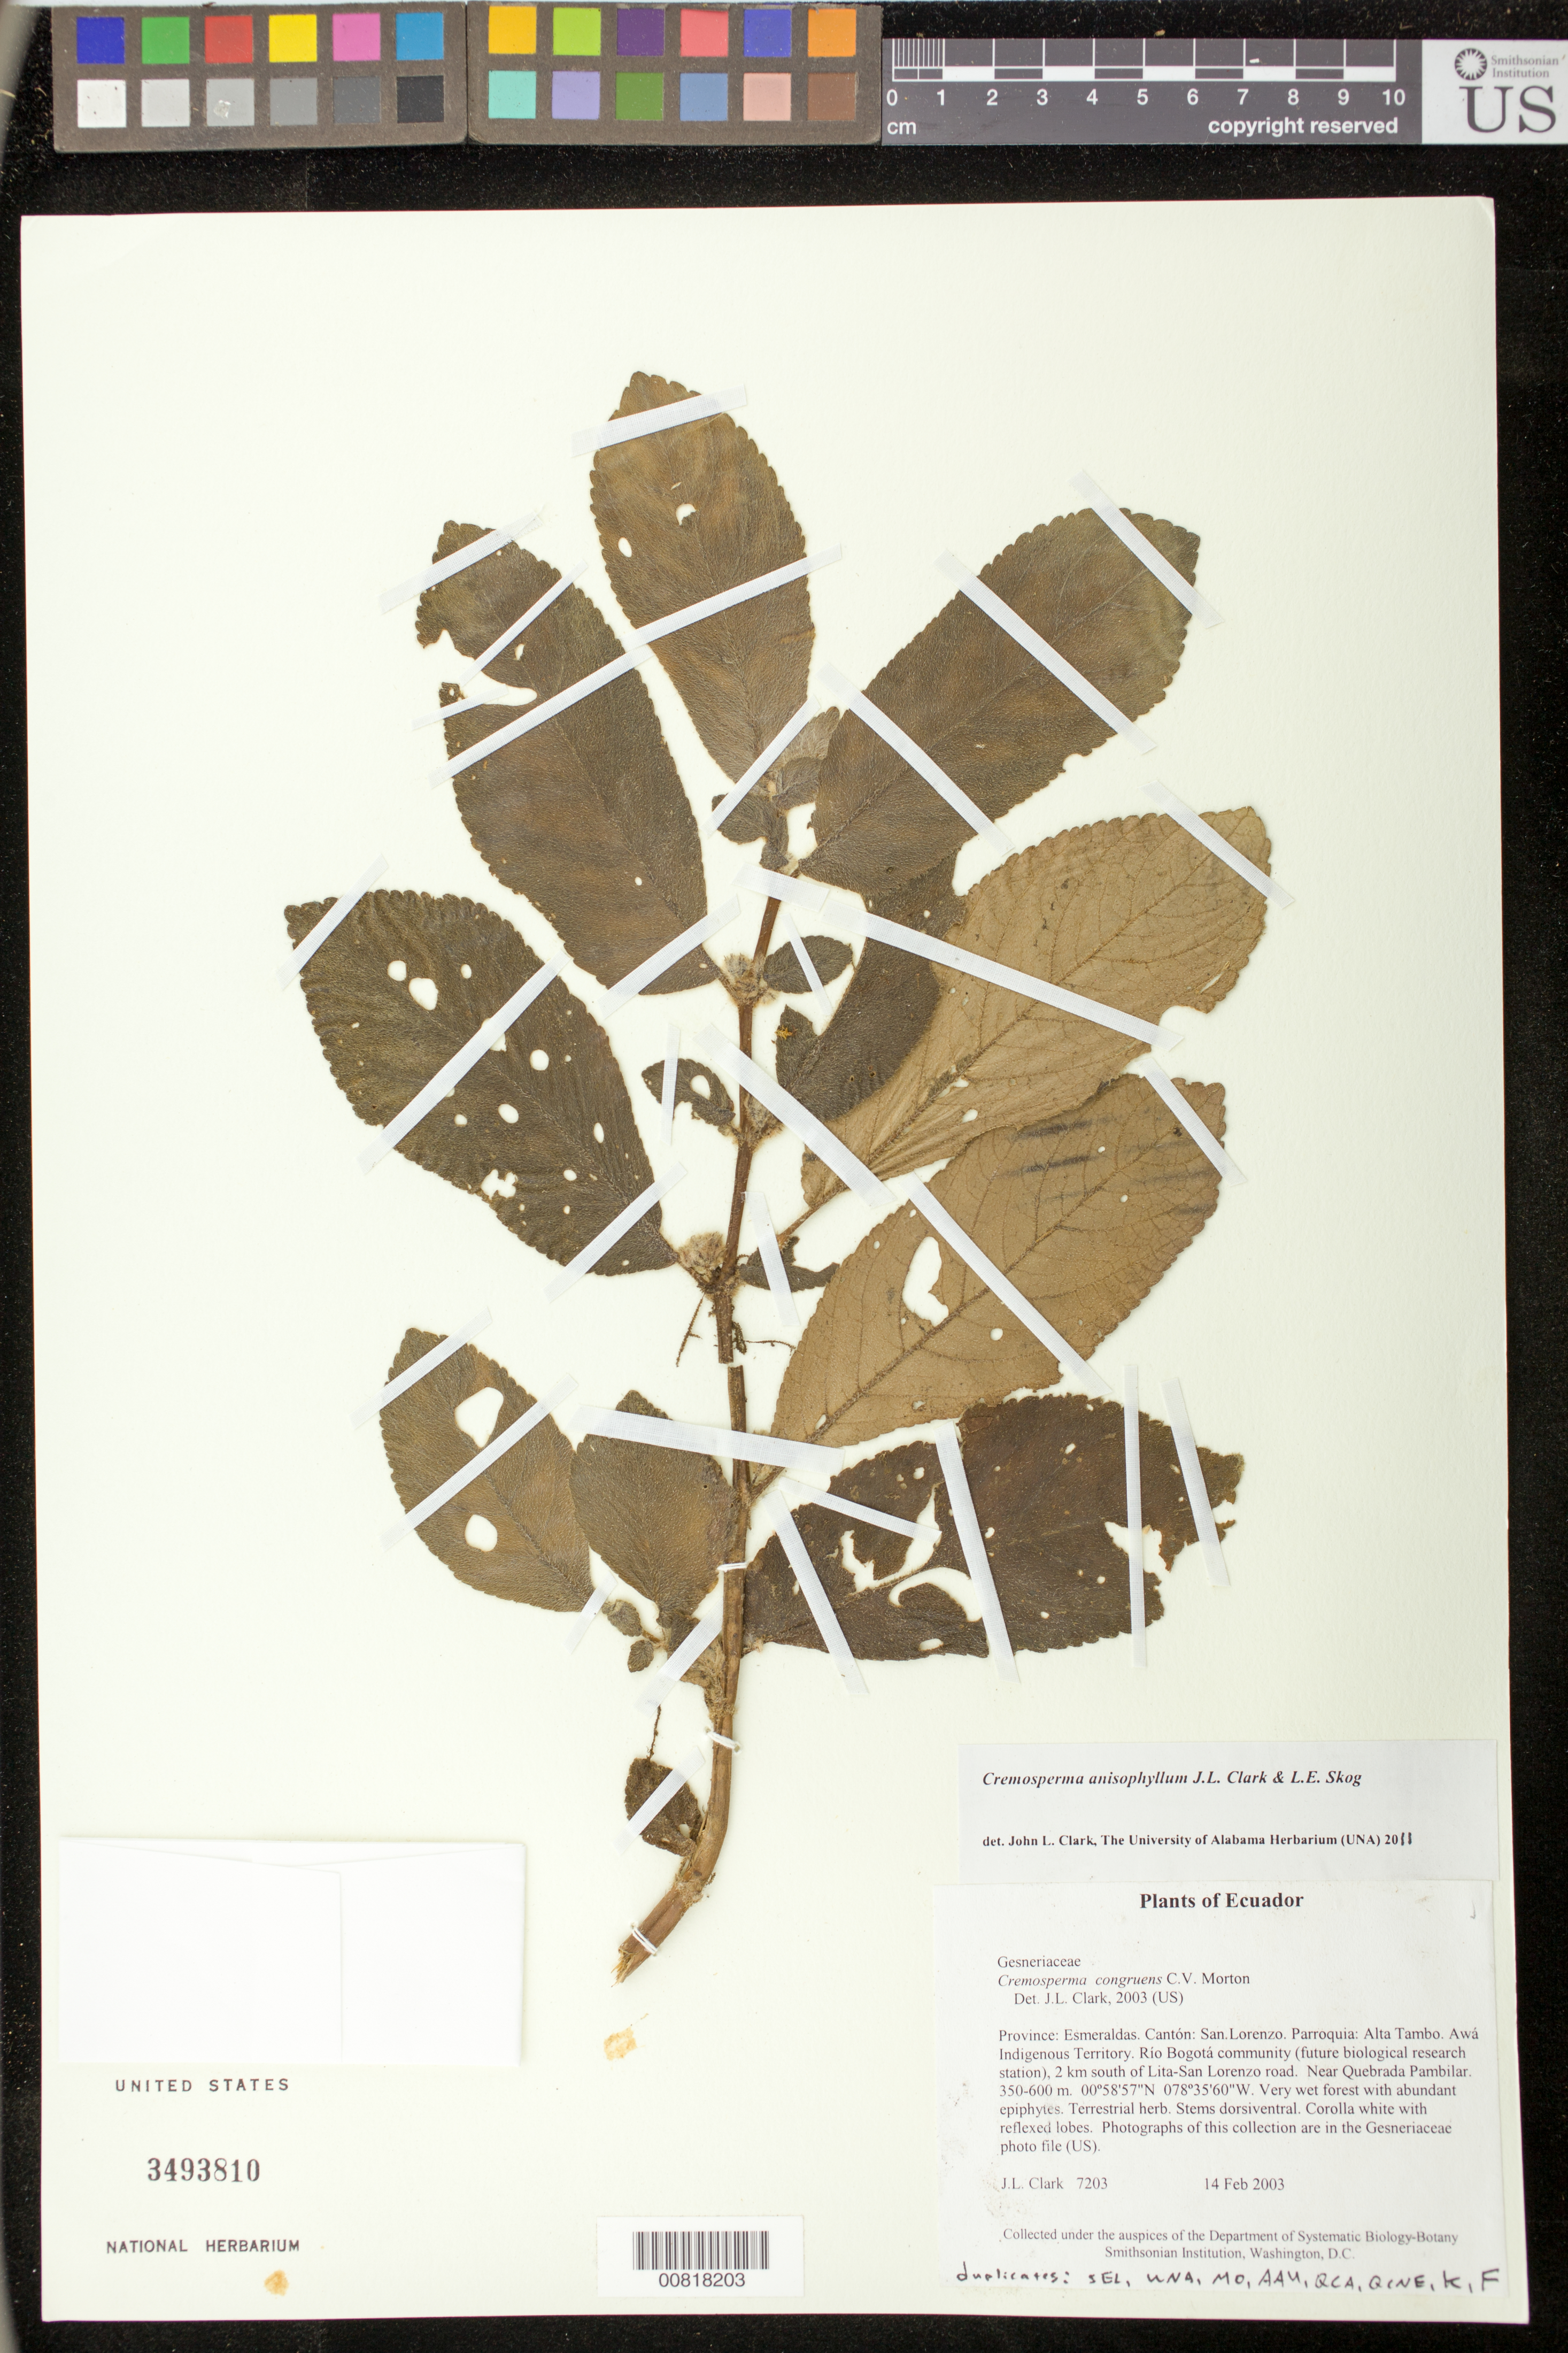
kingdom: Plantae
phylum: Tracheophyta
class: Magnoliopsida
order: Lamiales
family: Gesneriaceae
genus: Cremosperma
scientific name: Cremosperma anisophyllum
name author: J.L. Clark & L.E. Skog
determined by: Clark, J. L., (SEL), The Marie Selby Botanical Garden (UNITED STATES)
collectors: J. L. Clark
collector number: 7203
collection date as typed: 14 Feb 2003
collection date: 2003-02-14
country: Ecuador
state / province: Esmeraldas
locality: San Lorenzo. Parroquia: Alta Tambo. Awá Indigenous Territory. Río Bogotá community (future biological research station), 2 km south of Lita-San Lorenzo road. Near Quebrada Pambilar.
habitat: Very wet forest with abundant epiphytes.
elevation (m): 350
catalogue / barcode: US 3493810